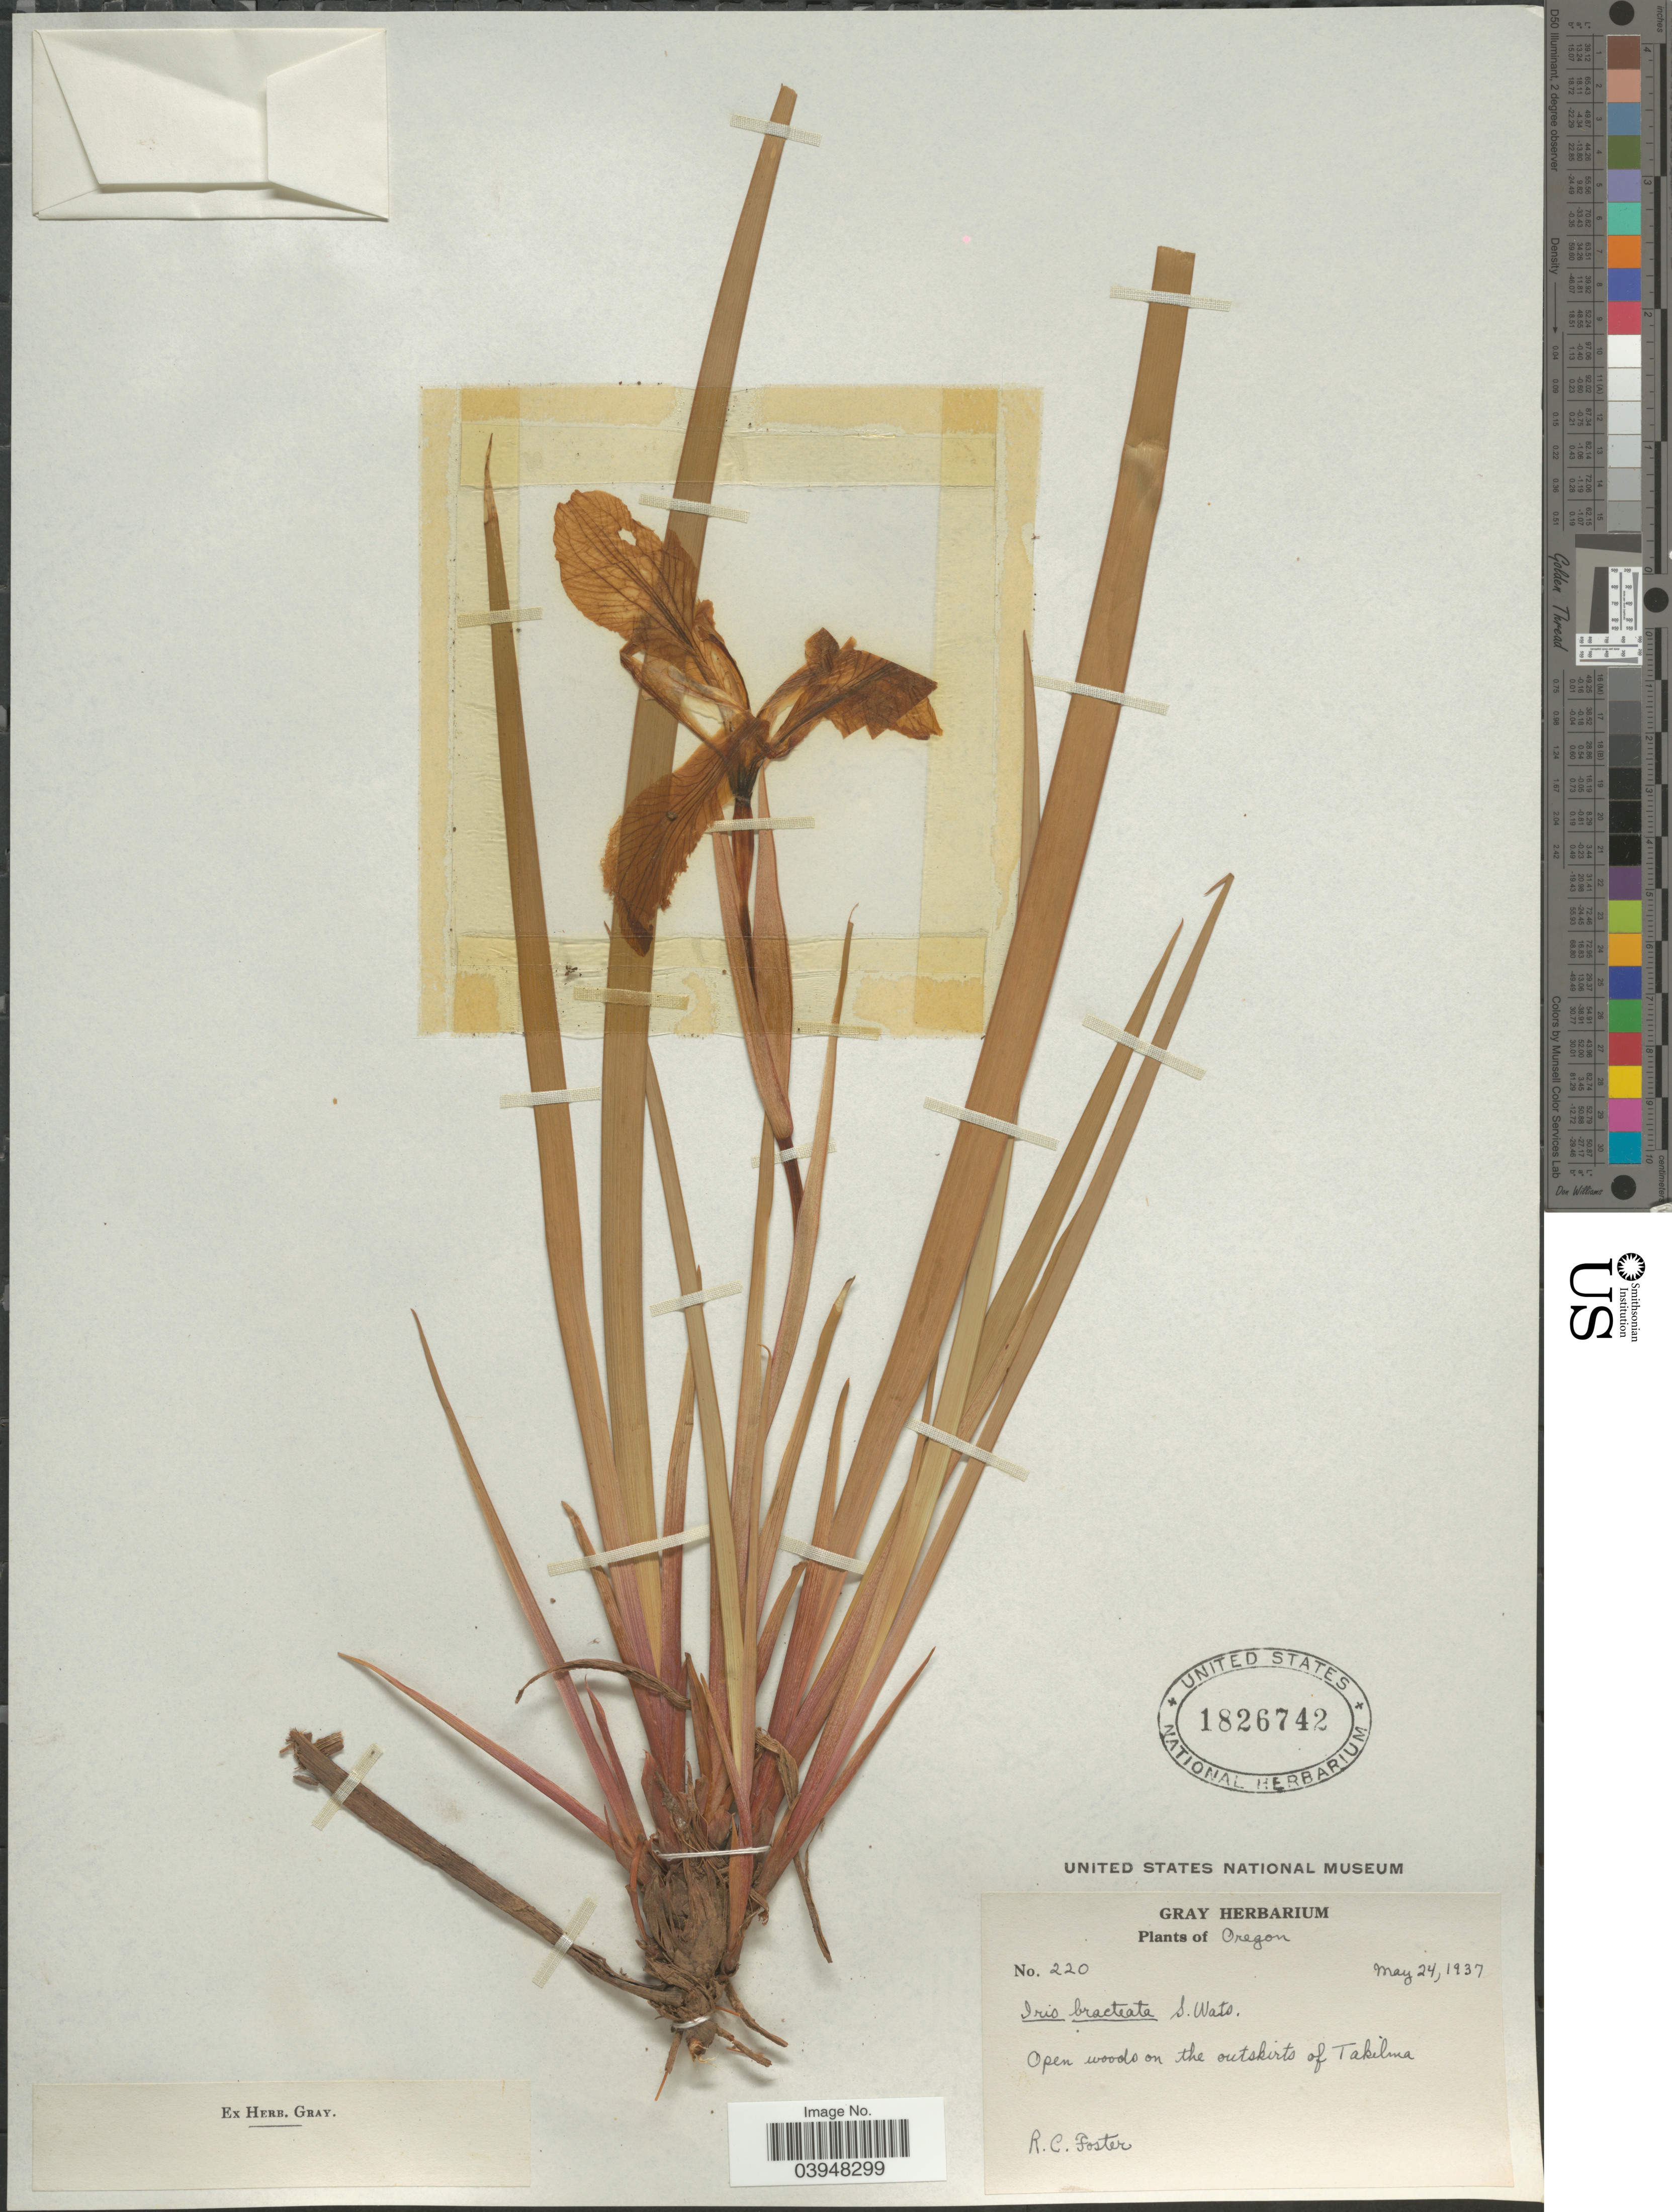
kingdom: Plantae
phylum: Tracheophyta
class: Liliopsida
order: Asparagales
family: Iridaceae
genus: Iris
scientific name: Iris bracteata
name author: S. Watson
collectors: R. C. Foster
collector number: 220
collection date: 1937-05-24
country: United States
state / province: Oregon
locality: Open woods on the outskirts of Takilma.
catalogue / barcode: US 1826742